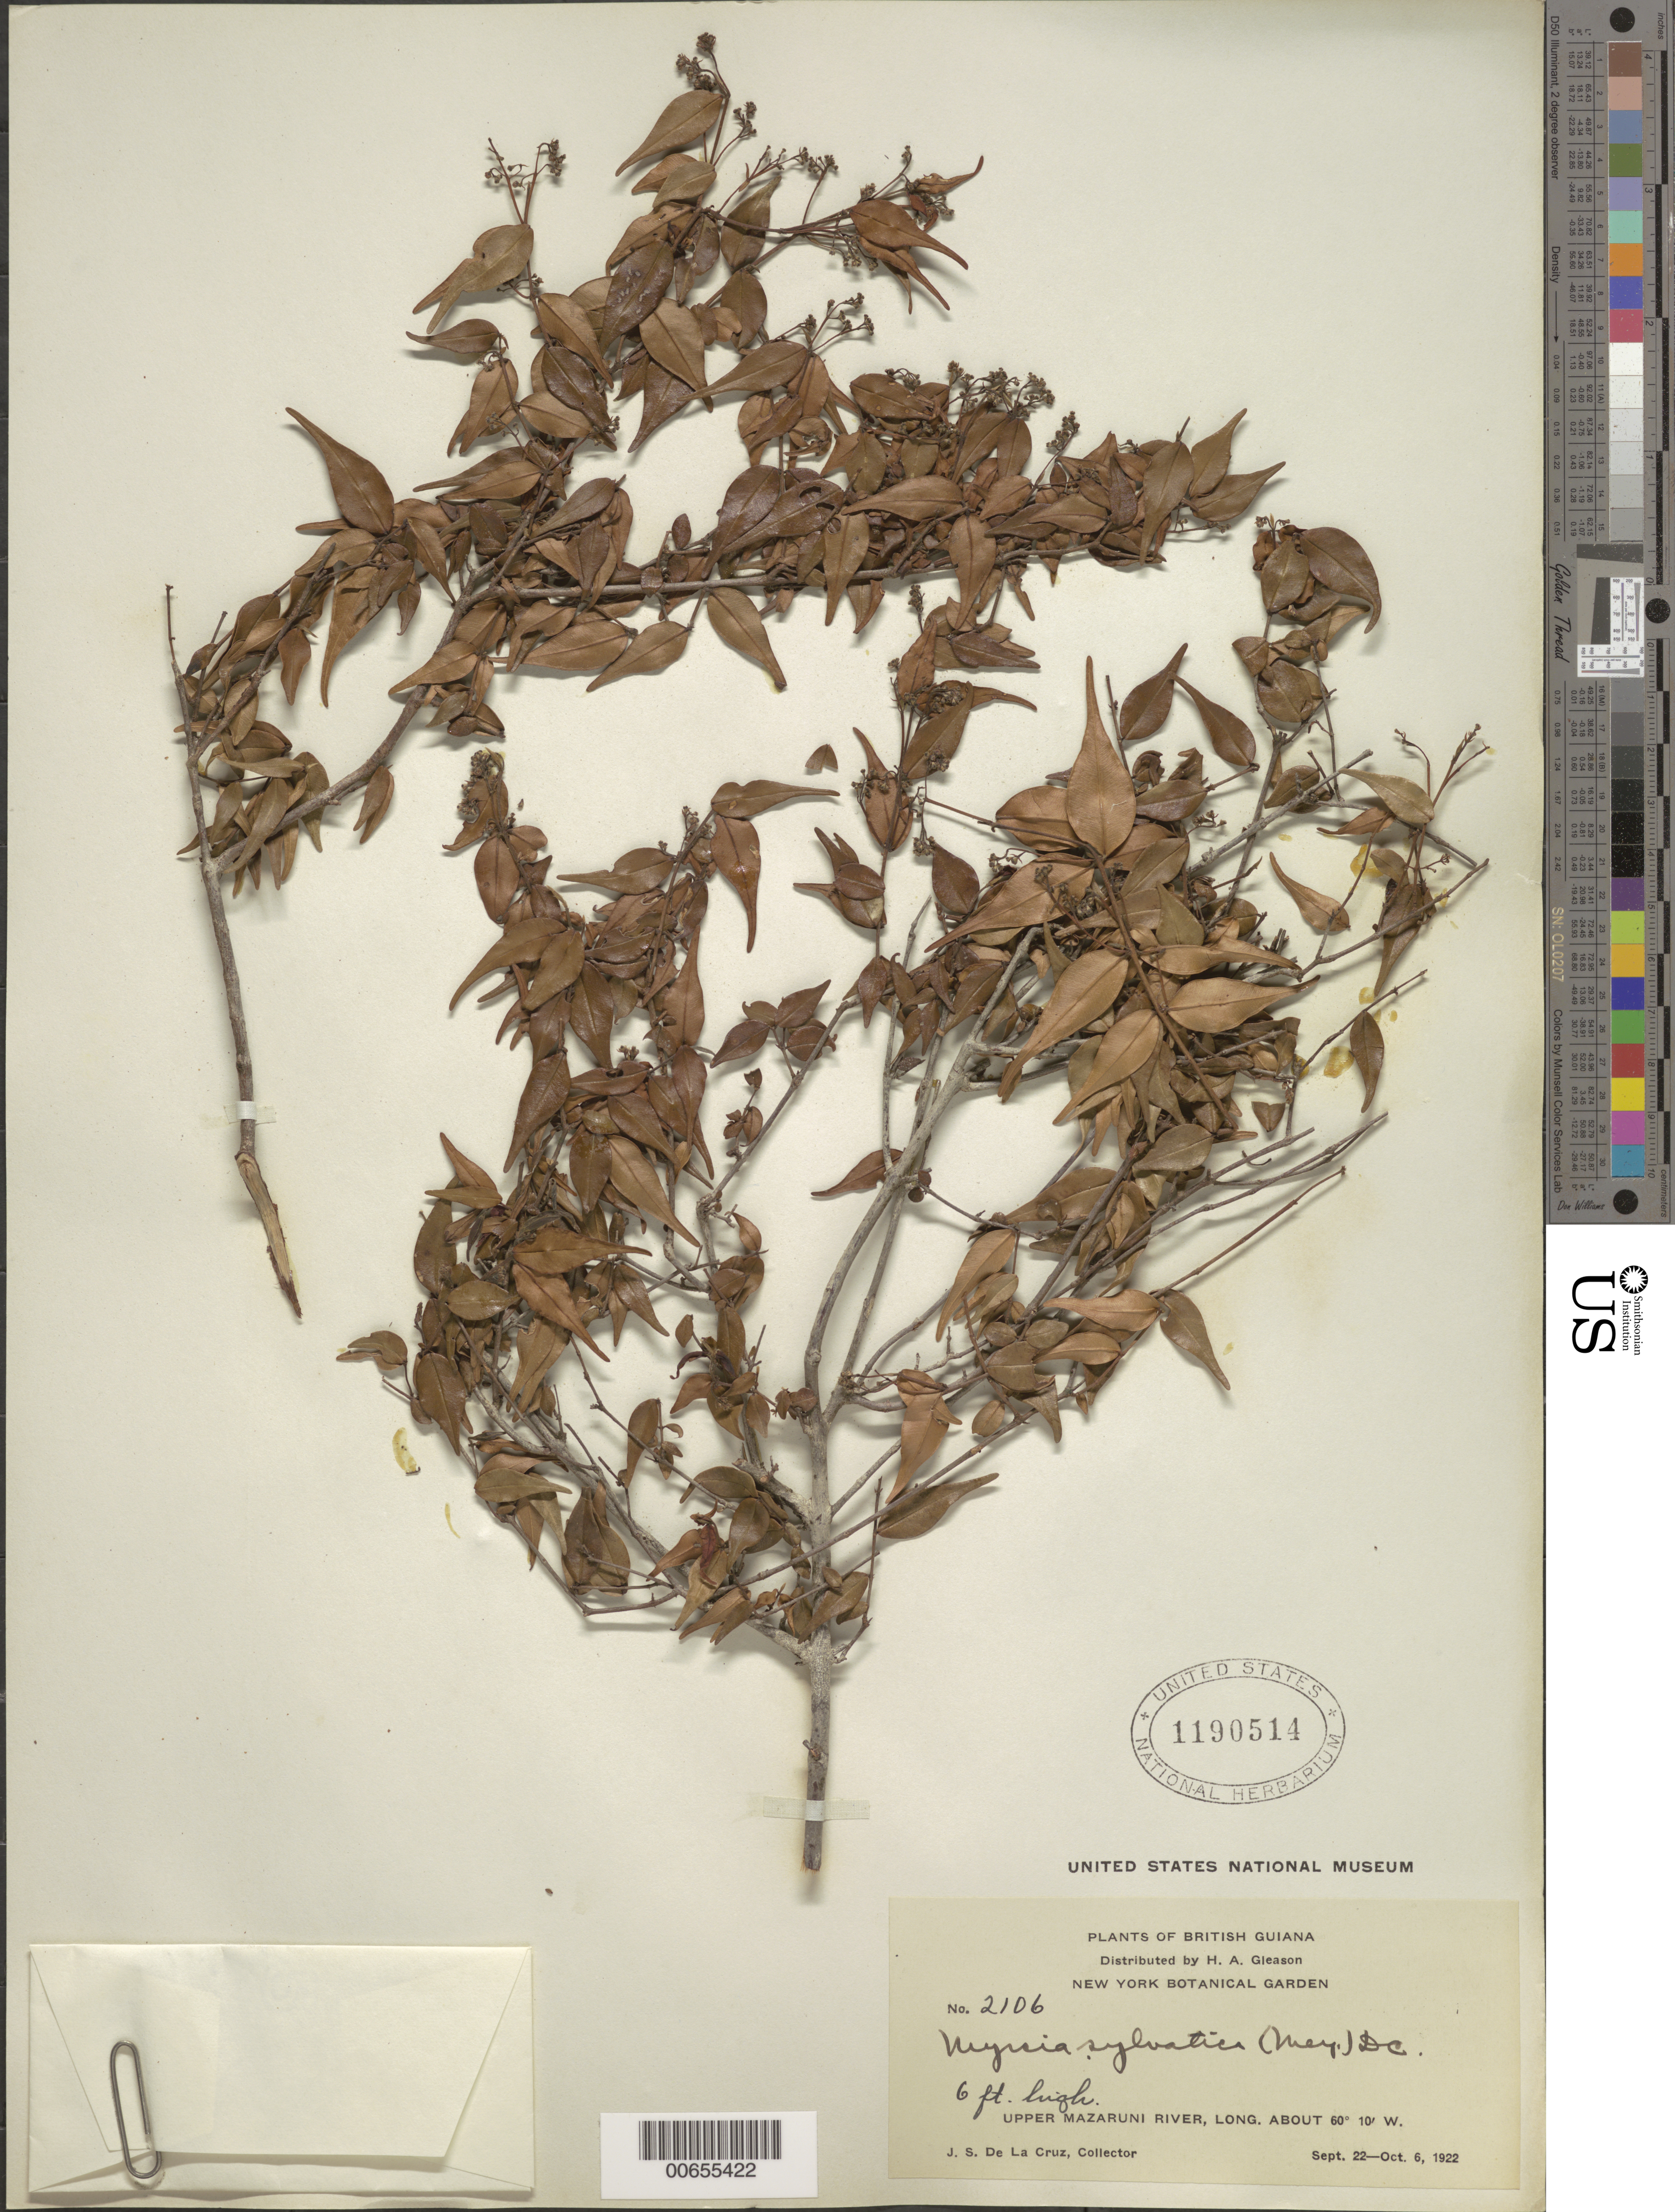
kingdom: Plantae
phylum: Tracheophyta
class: Magnoliopsida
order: Myrtales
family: Myrtaceae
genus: Myrcia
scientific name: Myrcia sylvatica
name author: (G. Mey.) DC.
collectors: J. S. de la Cruz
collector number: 2106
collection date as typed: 22-Sep-22 to 6-Oct-22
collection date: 1922-09-22/1922-10-06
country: Guyana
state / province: Cuyuni-Mazaruni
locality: Upper Mazaruni R.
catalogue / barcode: US 1190514